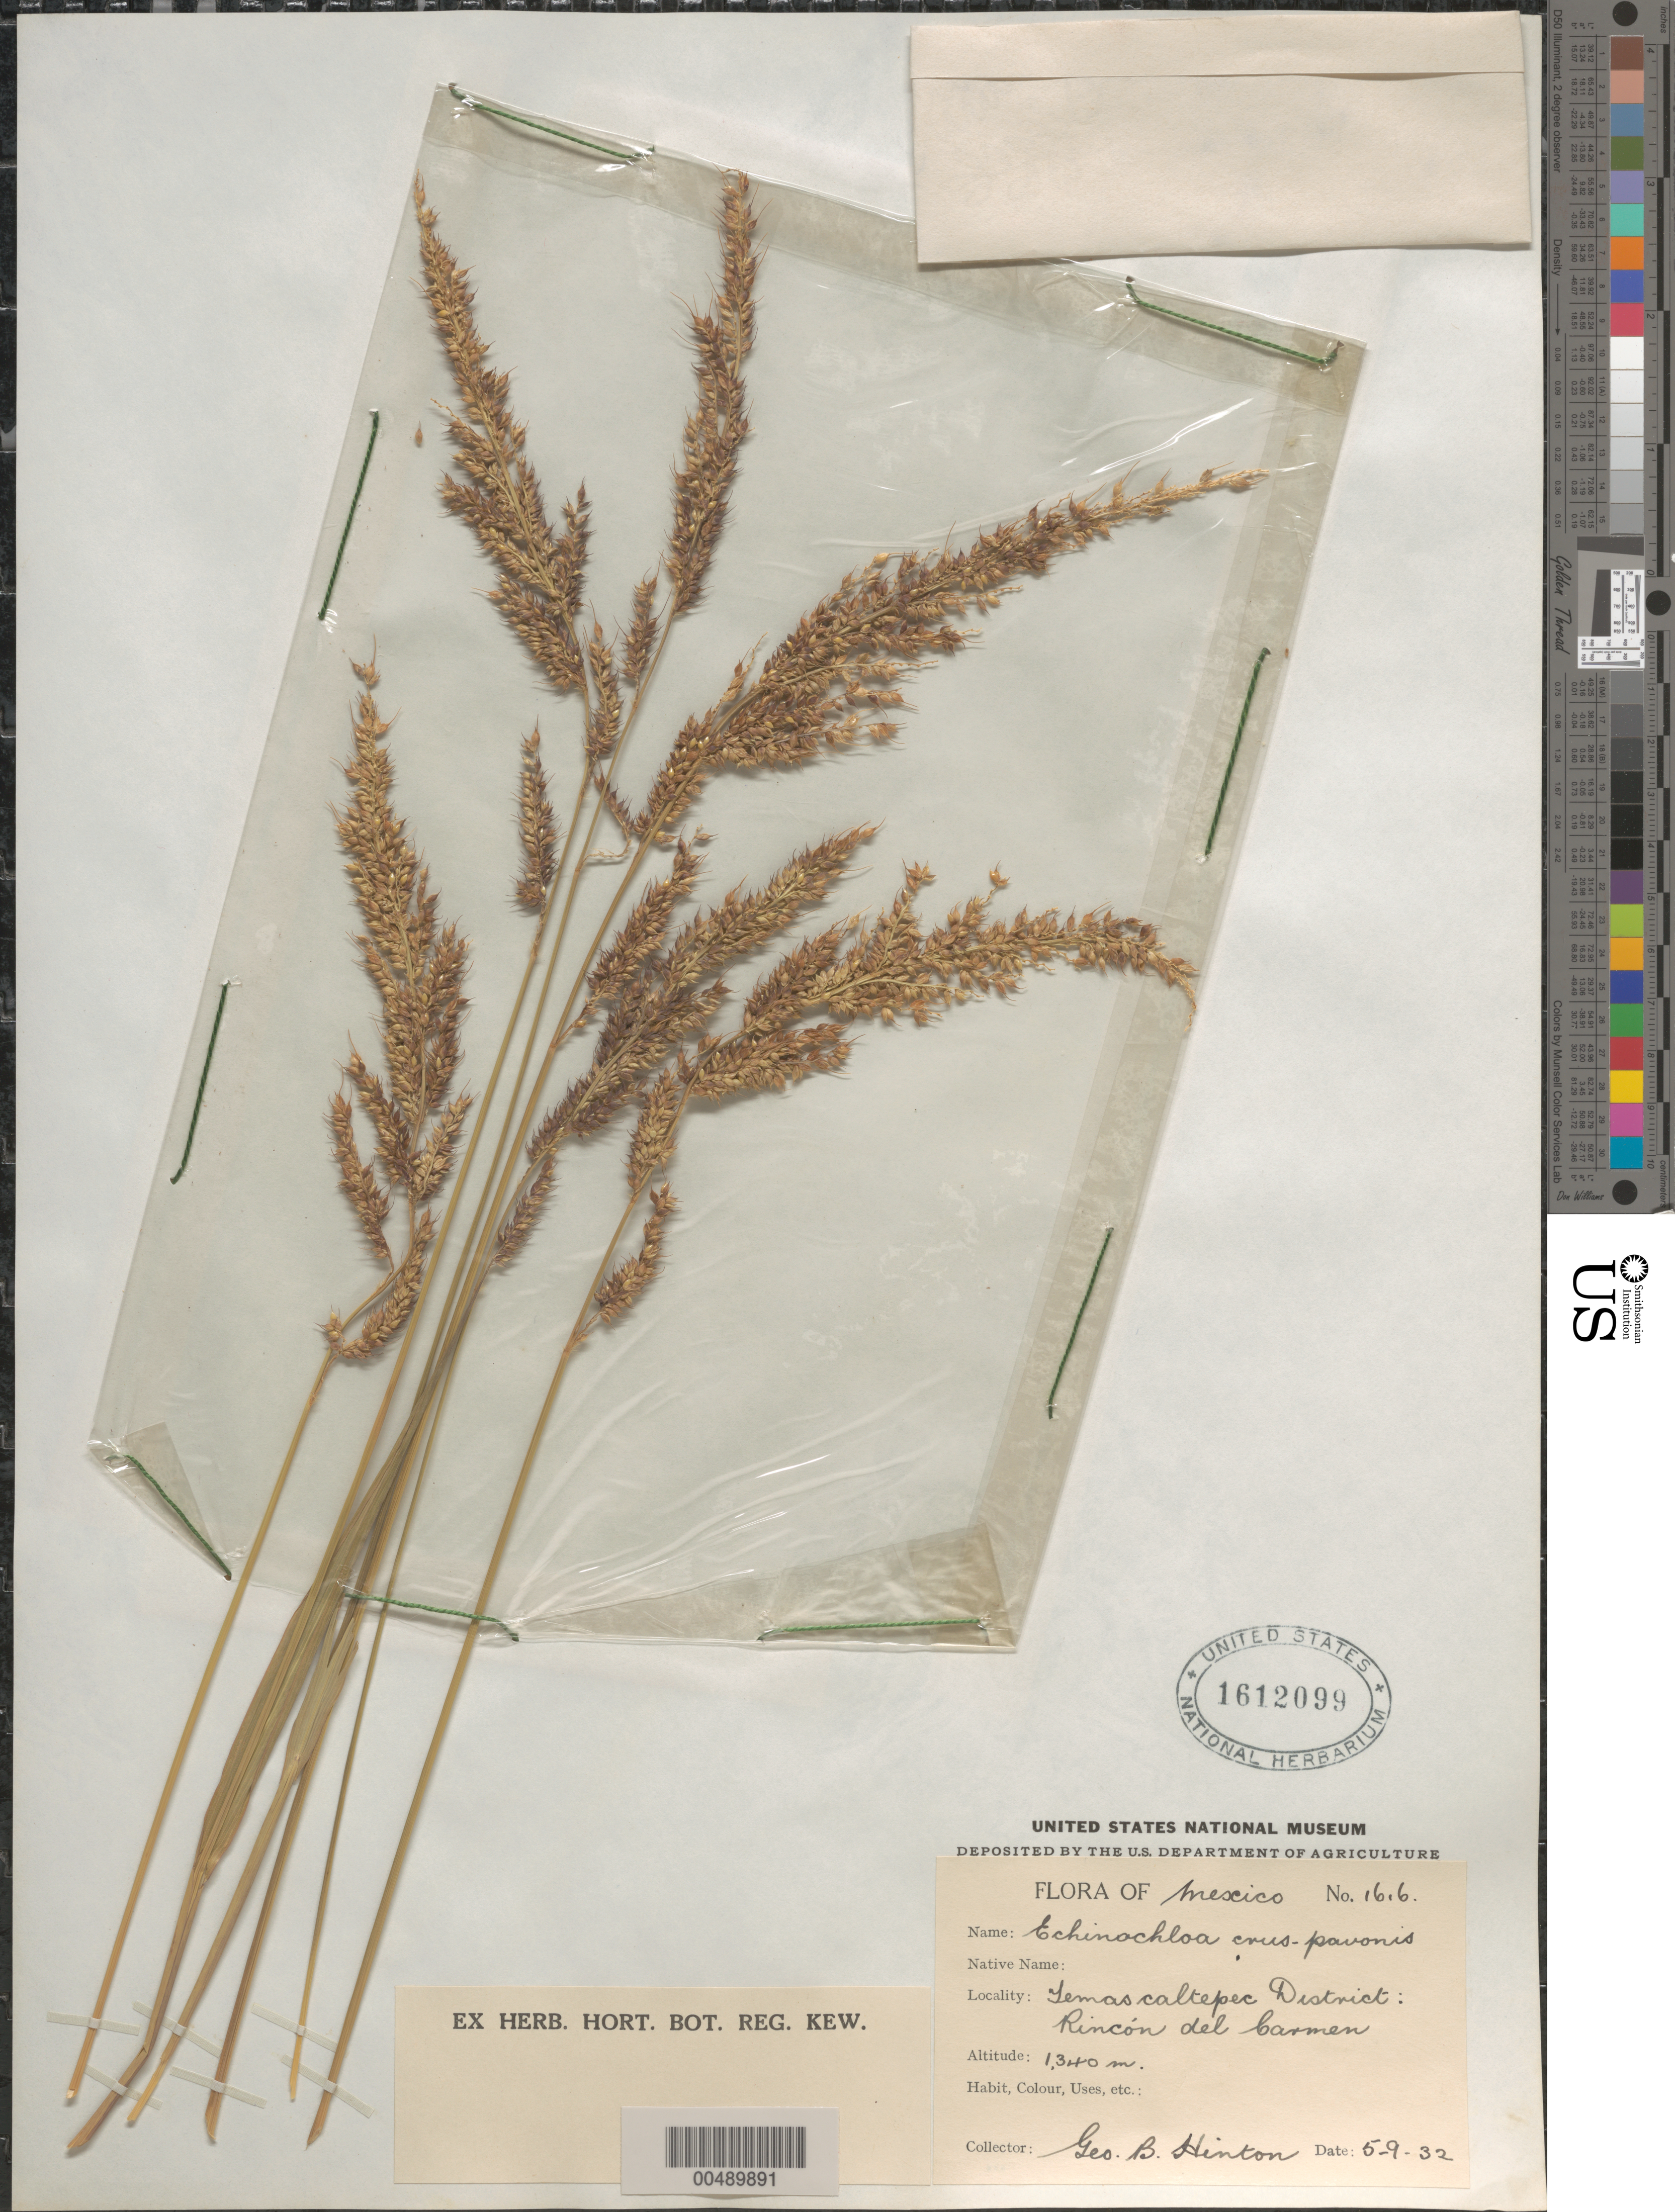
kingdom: Plantae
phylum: Tracheophyta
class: Liliopsida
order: Poales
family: Poaceae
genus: Echinochloa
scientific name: Echinochloa crus-pavonis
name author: (Kunth) Schult.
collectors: G. B. Hinton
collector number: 1616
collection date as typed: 5 Sep 1932 or 9 May 1932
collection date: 1932-05-09 or 1932-09-05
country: Mexico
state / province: México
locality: Temascaltepec Dist, Rincón del Carmen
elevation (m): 1340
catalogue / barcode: US 1612099